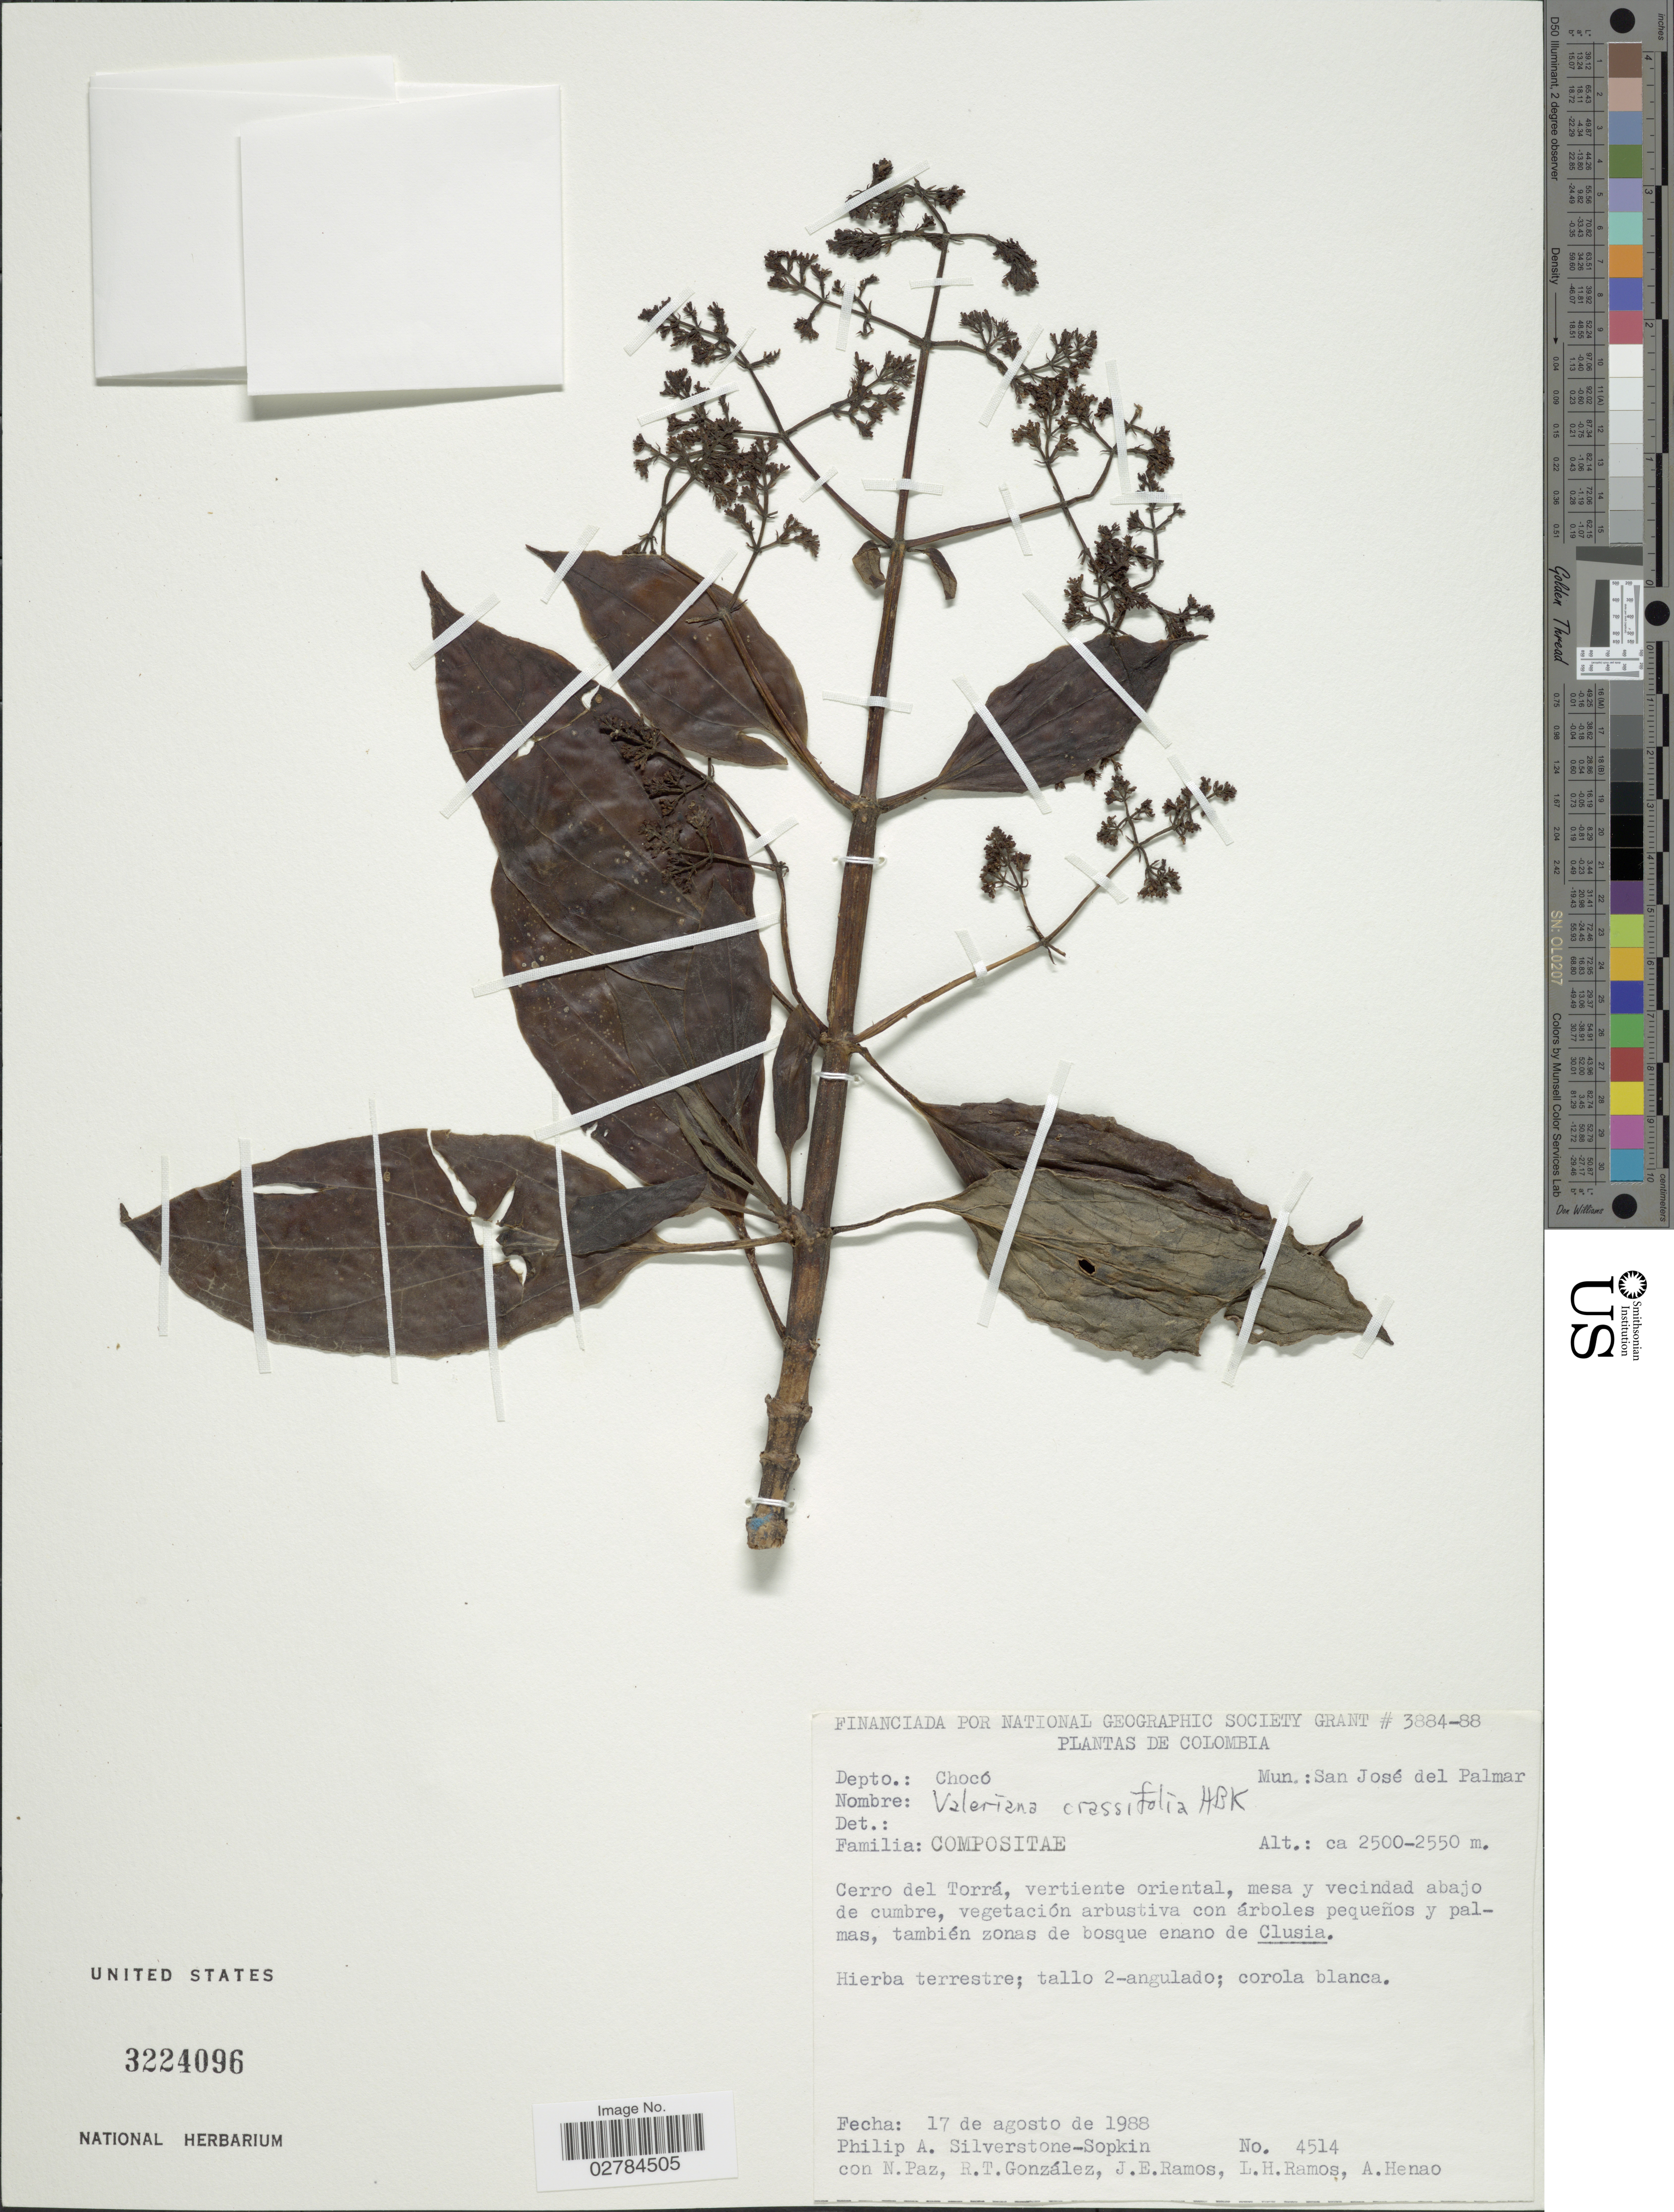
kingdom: Plantae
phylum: Tracheophyta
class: Magnoliopsida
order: Dipsacales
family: Caprifoliaceae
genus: Valeriana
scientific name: Valeriana crassifolia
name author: Kunth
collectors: P. A. Silverstone-Sopkin, N. Paz, R. Gonzalez, J. E. Ramos & et al.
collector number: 4514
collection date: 1988-08-17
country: Colombia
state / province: Chocó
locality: Depto.: Chocó. Mun.: San José del Palmar. Cerro del Torrá, vertiente oriental, mesa y vecindad abajo de cumbre.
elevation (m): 2500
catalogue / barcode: US 3224096